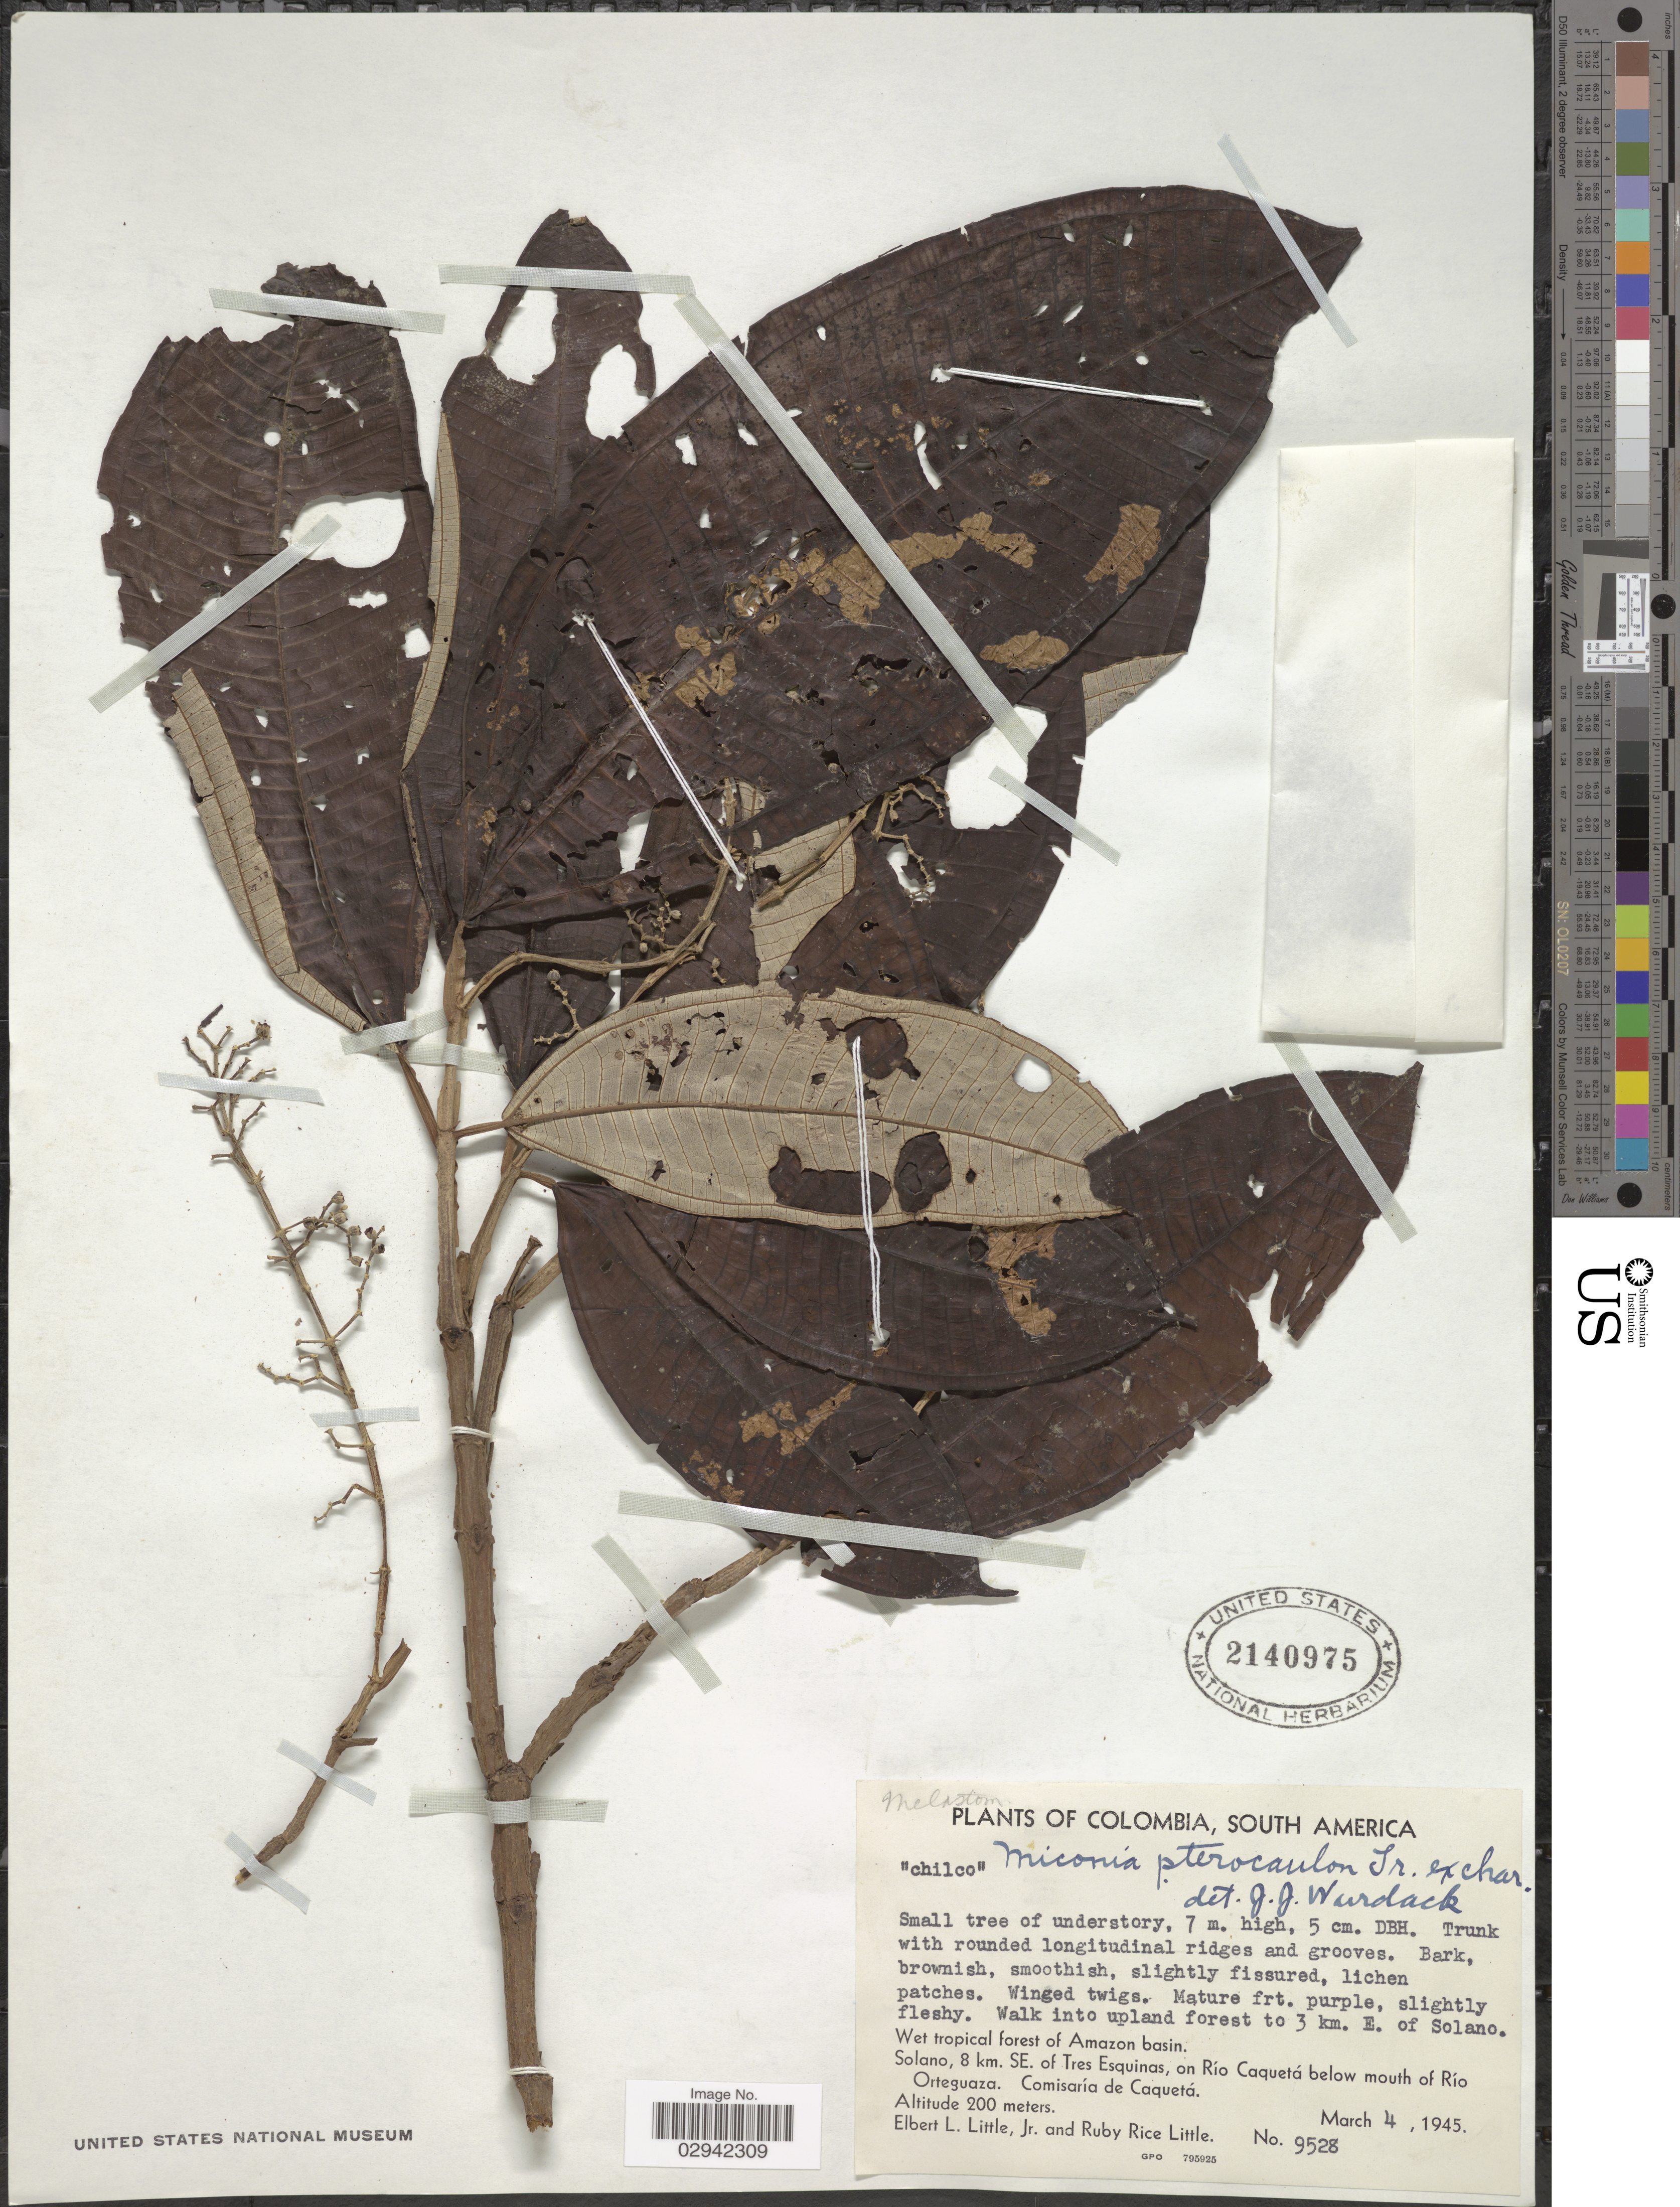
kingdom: Plantae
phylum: Tracheophyta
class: Magnoliopsida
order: Myrtales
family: Melastomataceae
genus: Miconia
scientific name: Miconia pterocaulon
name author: Triana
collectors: E. L. Little & R. R. Little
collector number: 9528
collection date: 1945-03-04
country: Colombia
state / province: Caquetá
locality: Walk into upland forest to 3 km. E. of Solano, Wet tropical forest of Amazon basin. Solano, 8 km. SE. of Tres Esquinas, on Río Caquetá below mouth of Río Orteguaza. Comisaría de Caquetá.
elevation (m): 200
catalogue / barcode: US 2140975